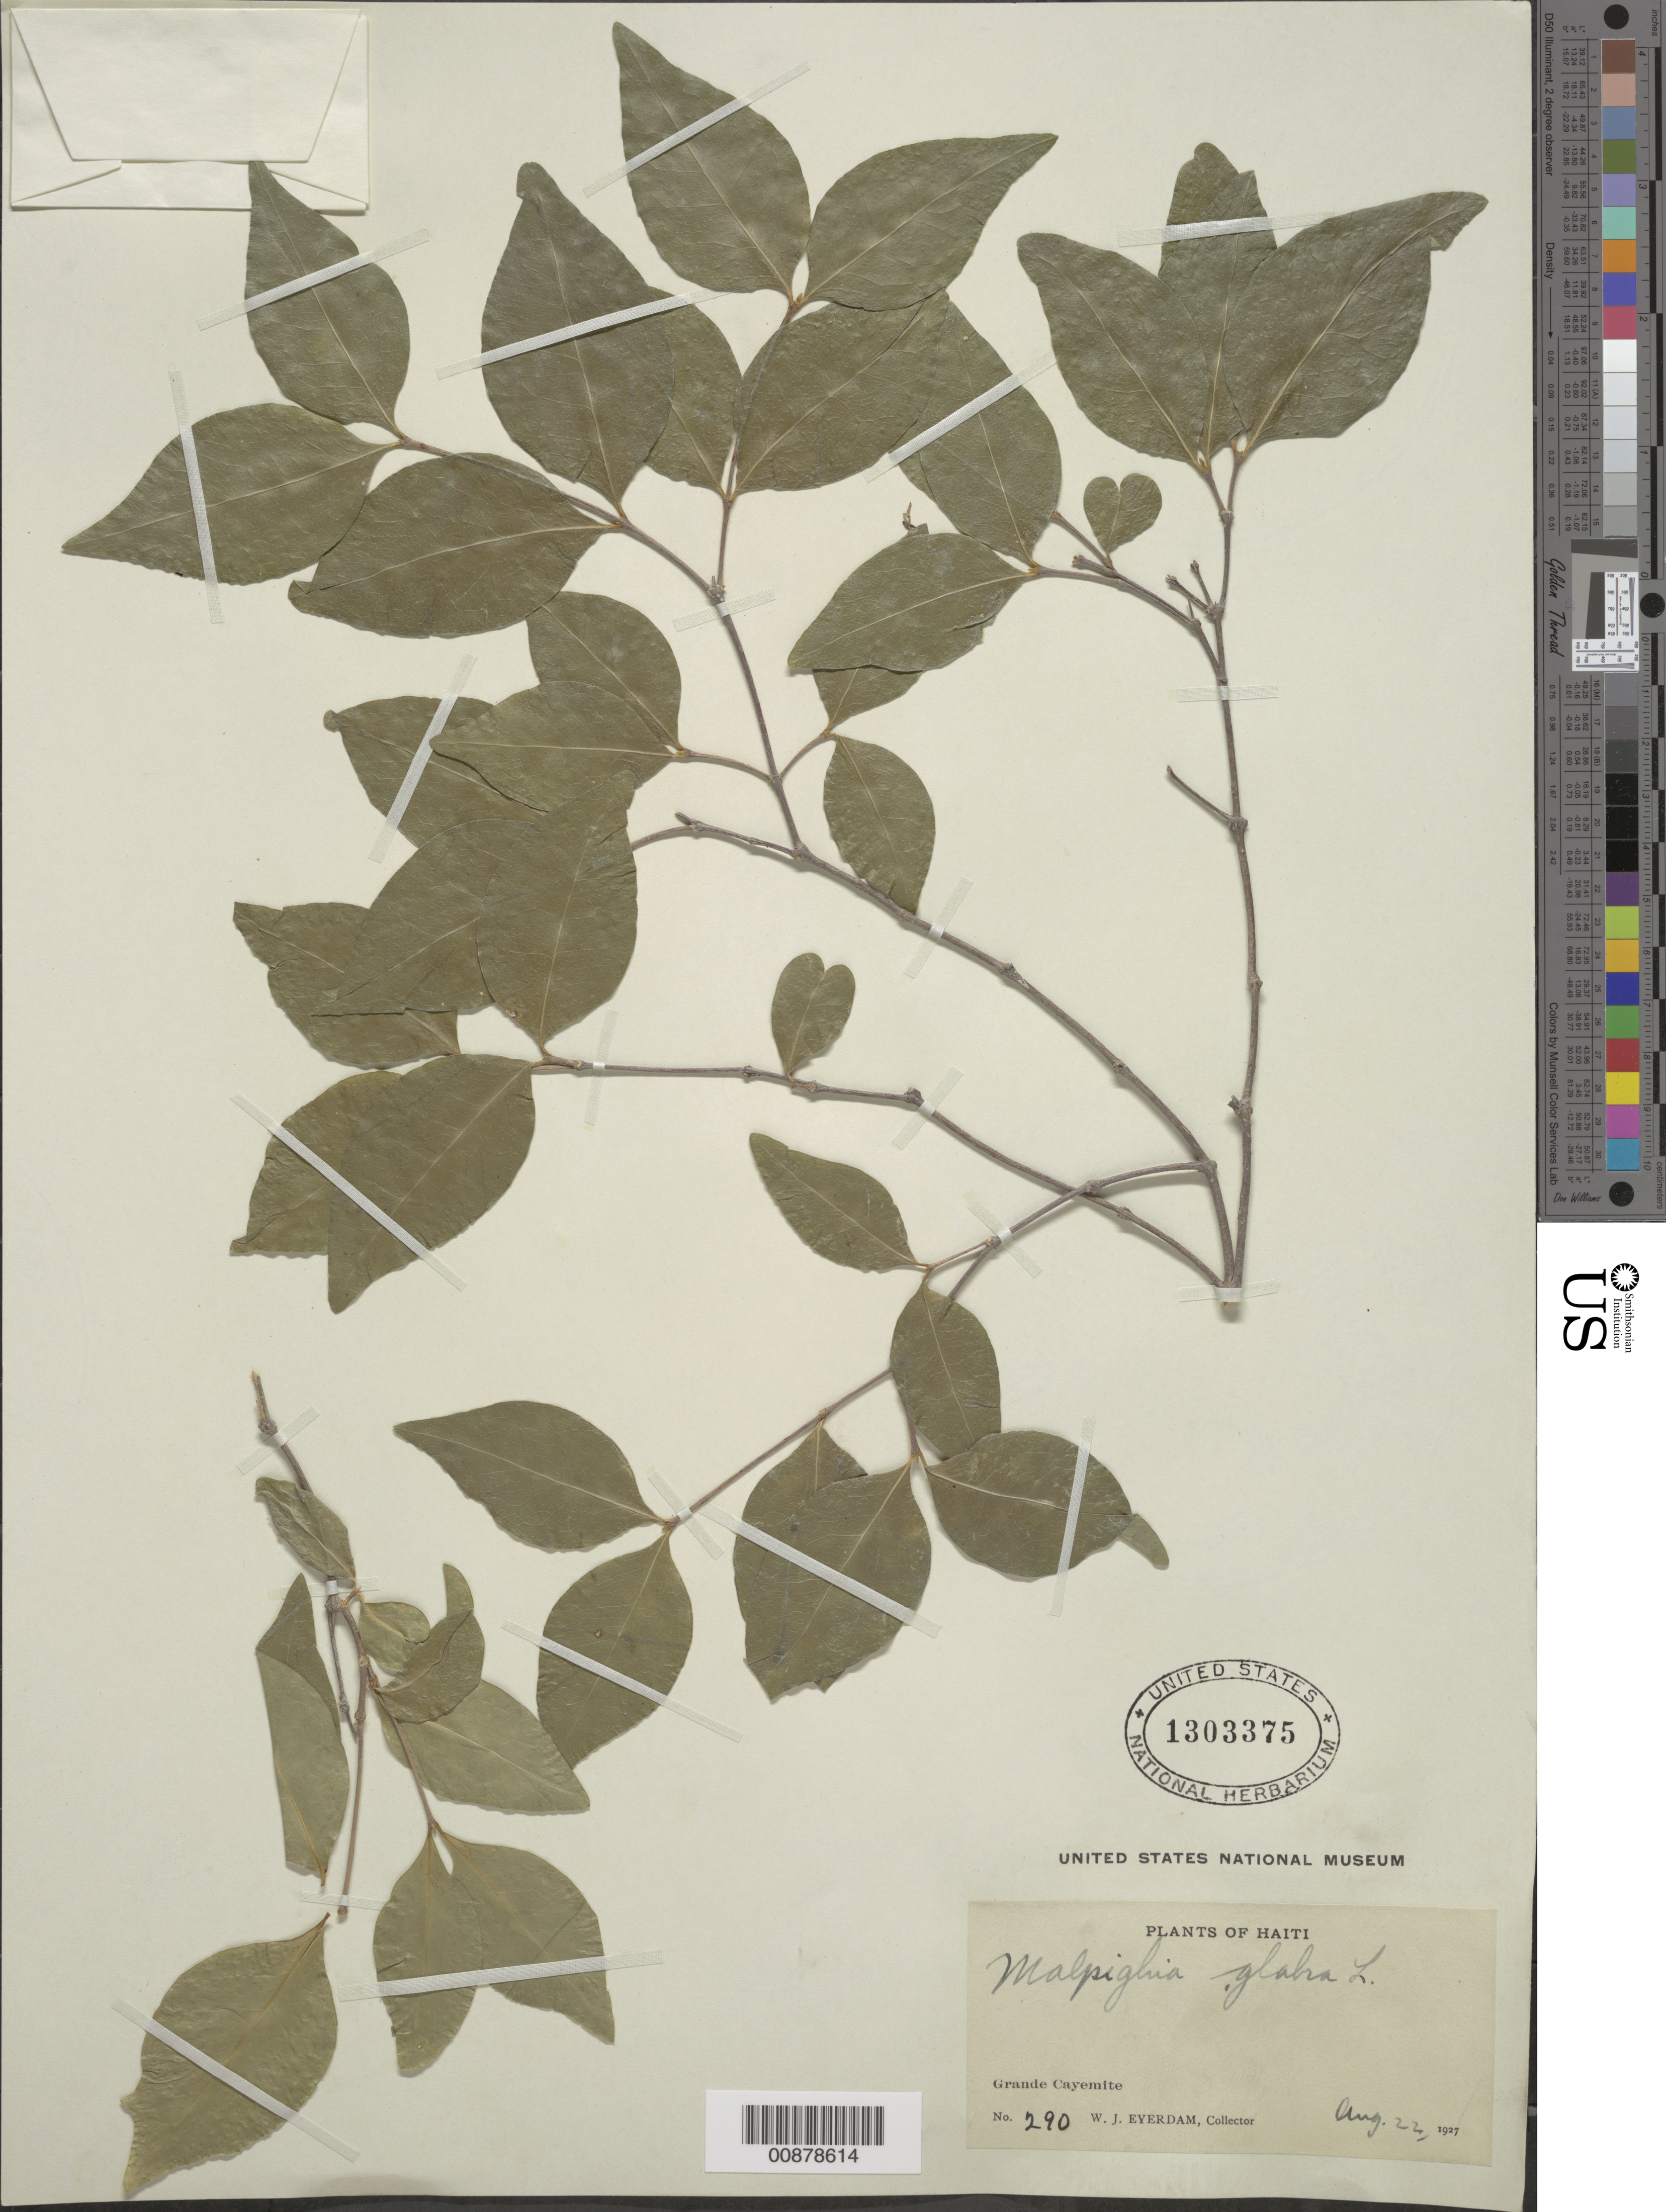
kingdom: Plantae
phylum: Tracheophyta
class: Magnoliopsida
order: Malpighiales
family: Malpighiaceae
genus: Malpighia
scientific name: Malpighia glabra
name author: L.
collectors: W. J. Eyerdam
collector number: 290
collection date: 1927-08-22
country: Haiti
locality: Grande Cayemite.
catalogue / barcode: US 1303375